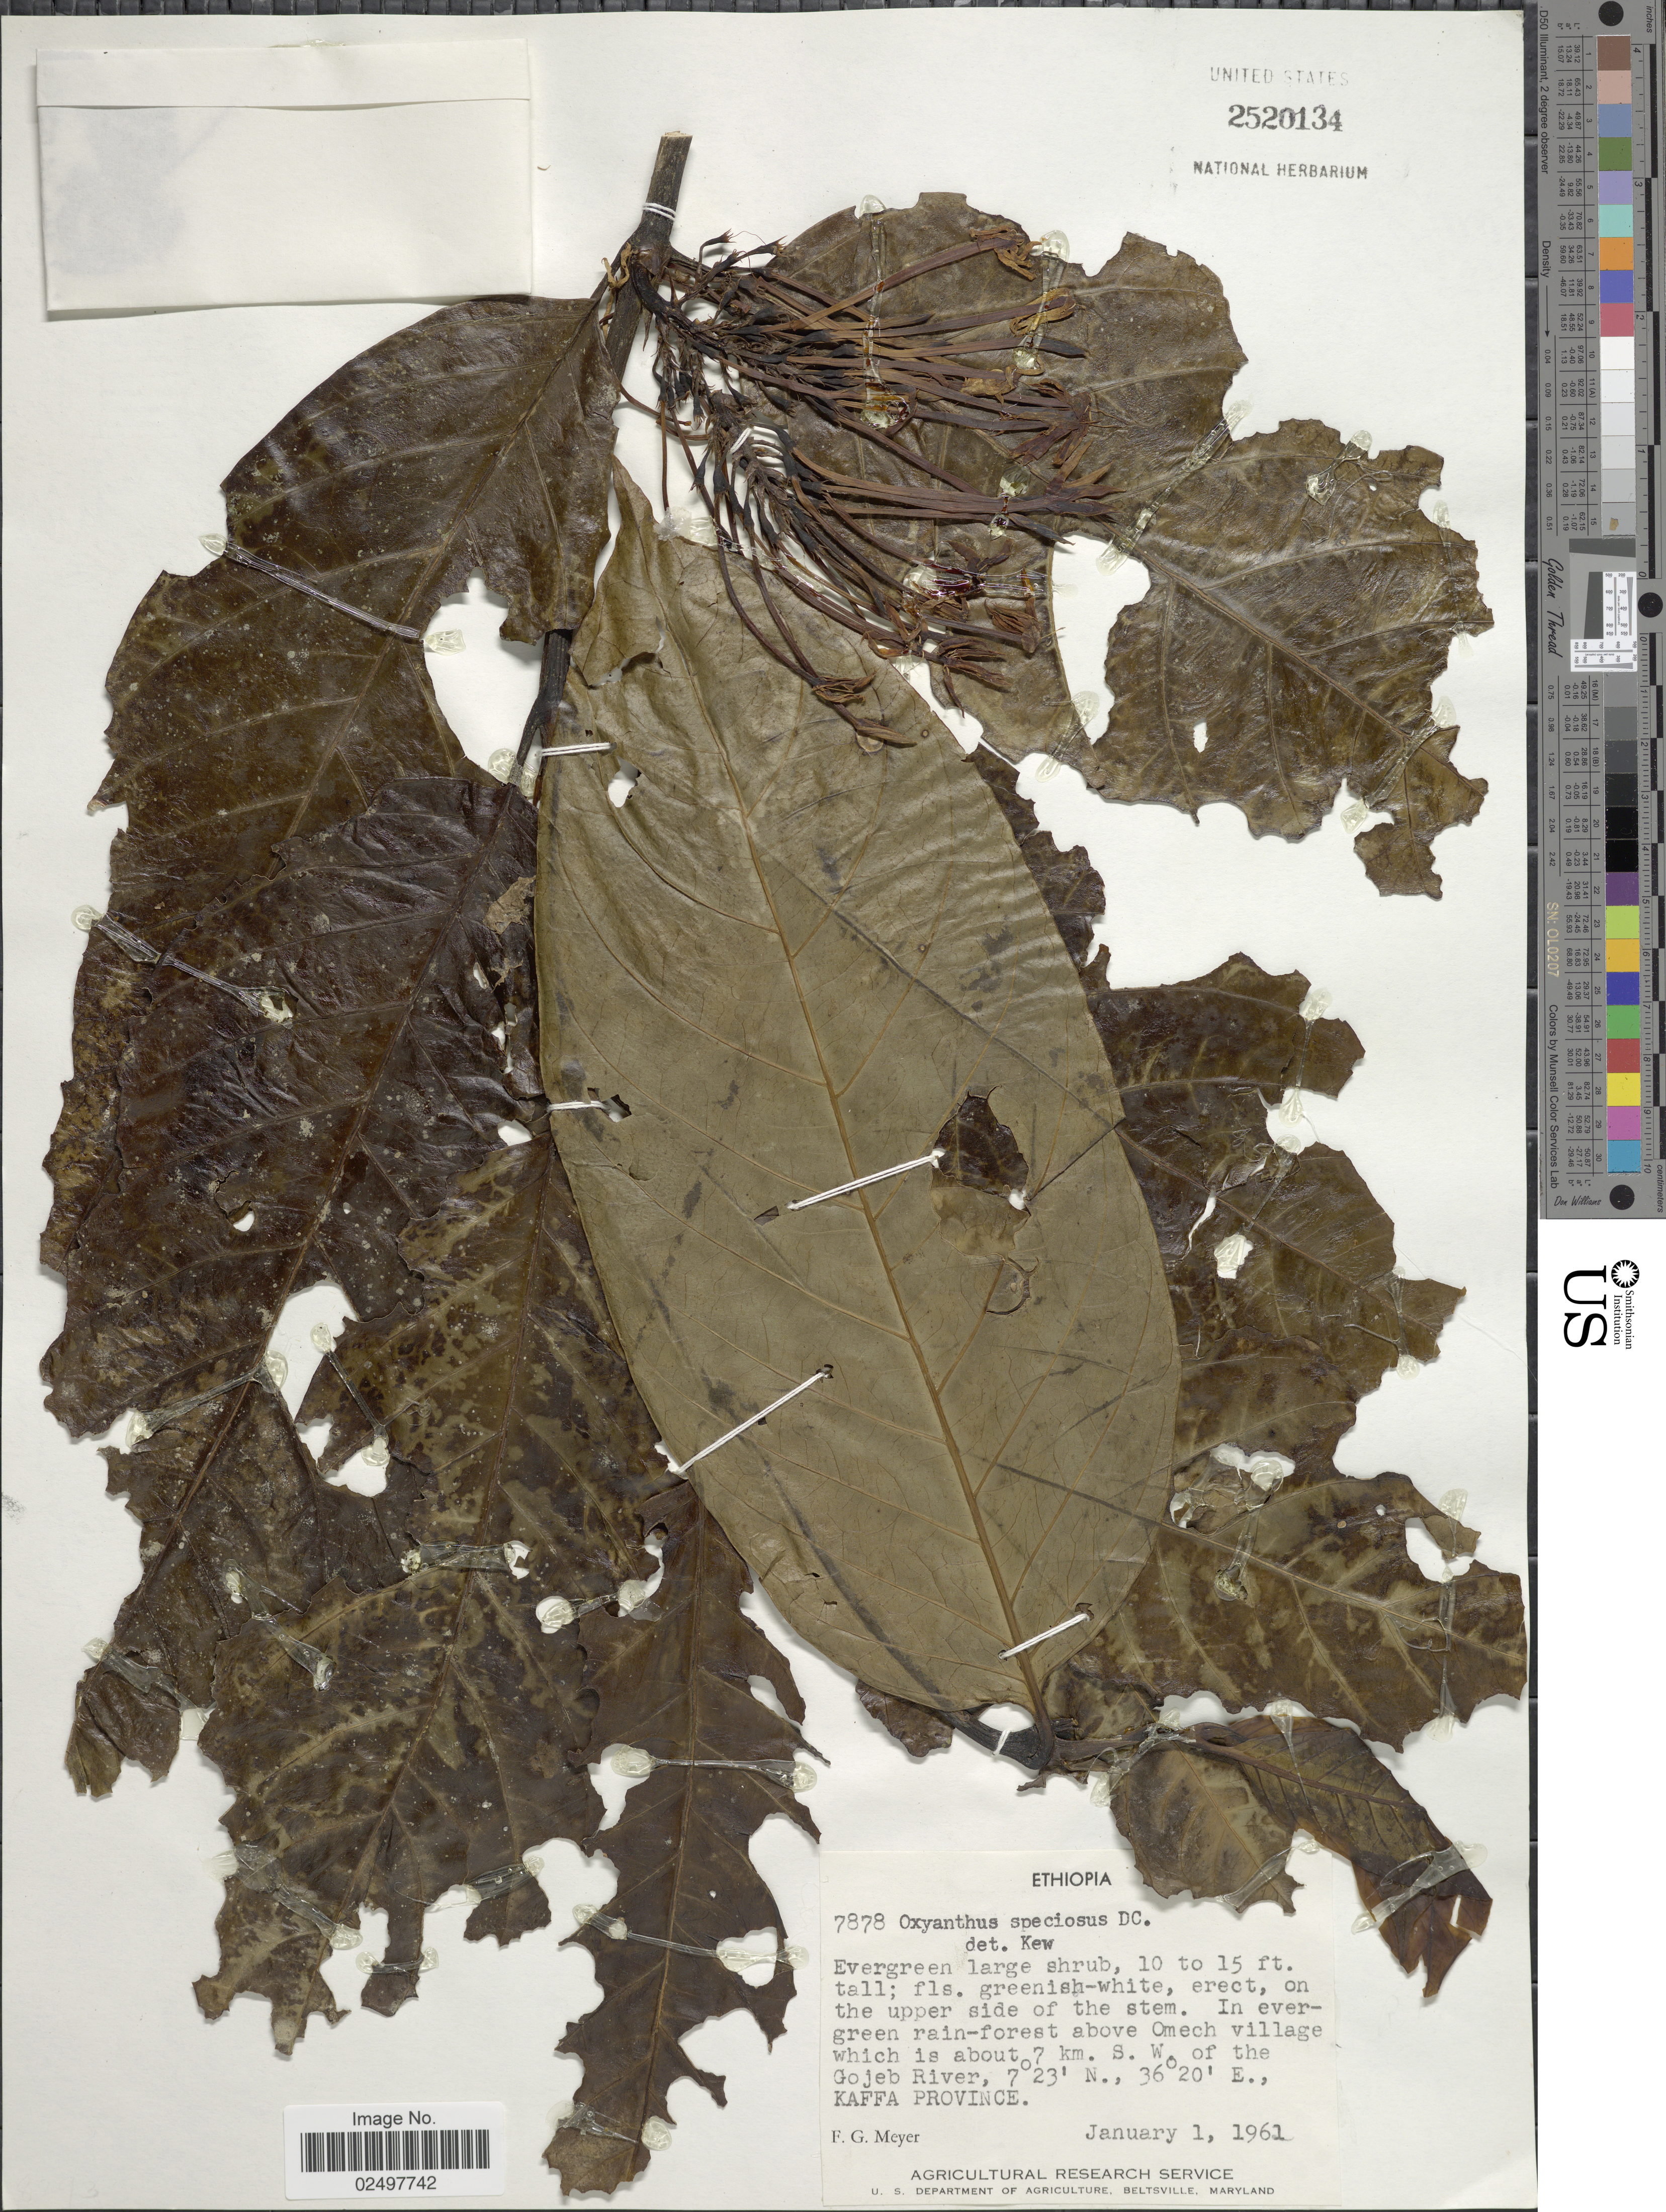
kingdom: Plantae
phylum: Tracheophyta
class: Magnoliopsida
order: Gentianales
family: Rubiaceae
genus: Oxyanthus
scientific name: Oxyanthus speciosus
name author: DC.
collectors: F. G. Meyer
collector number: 7878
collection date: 1961-01-01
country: Ethiopia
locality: In evergreen rain- forest above Omech village which is about 7 km. S. W. of the Gojeb River, Kaffa Province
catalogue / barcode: US 2520134